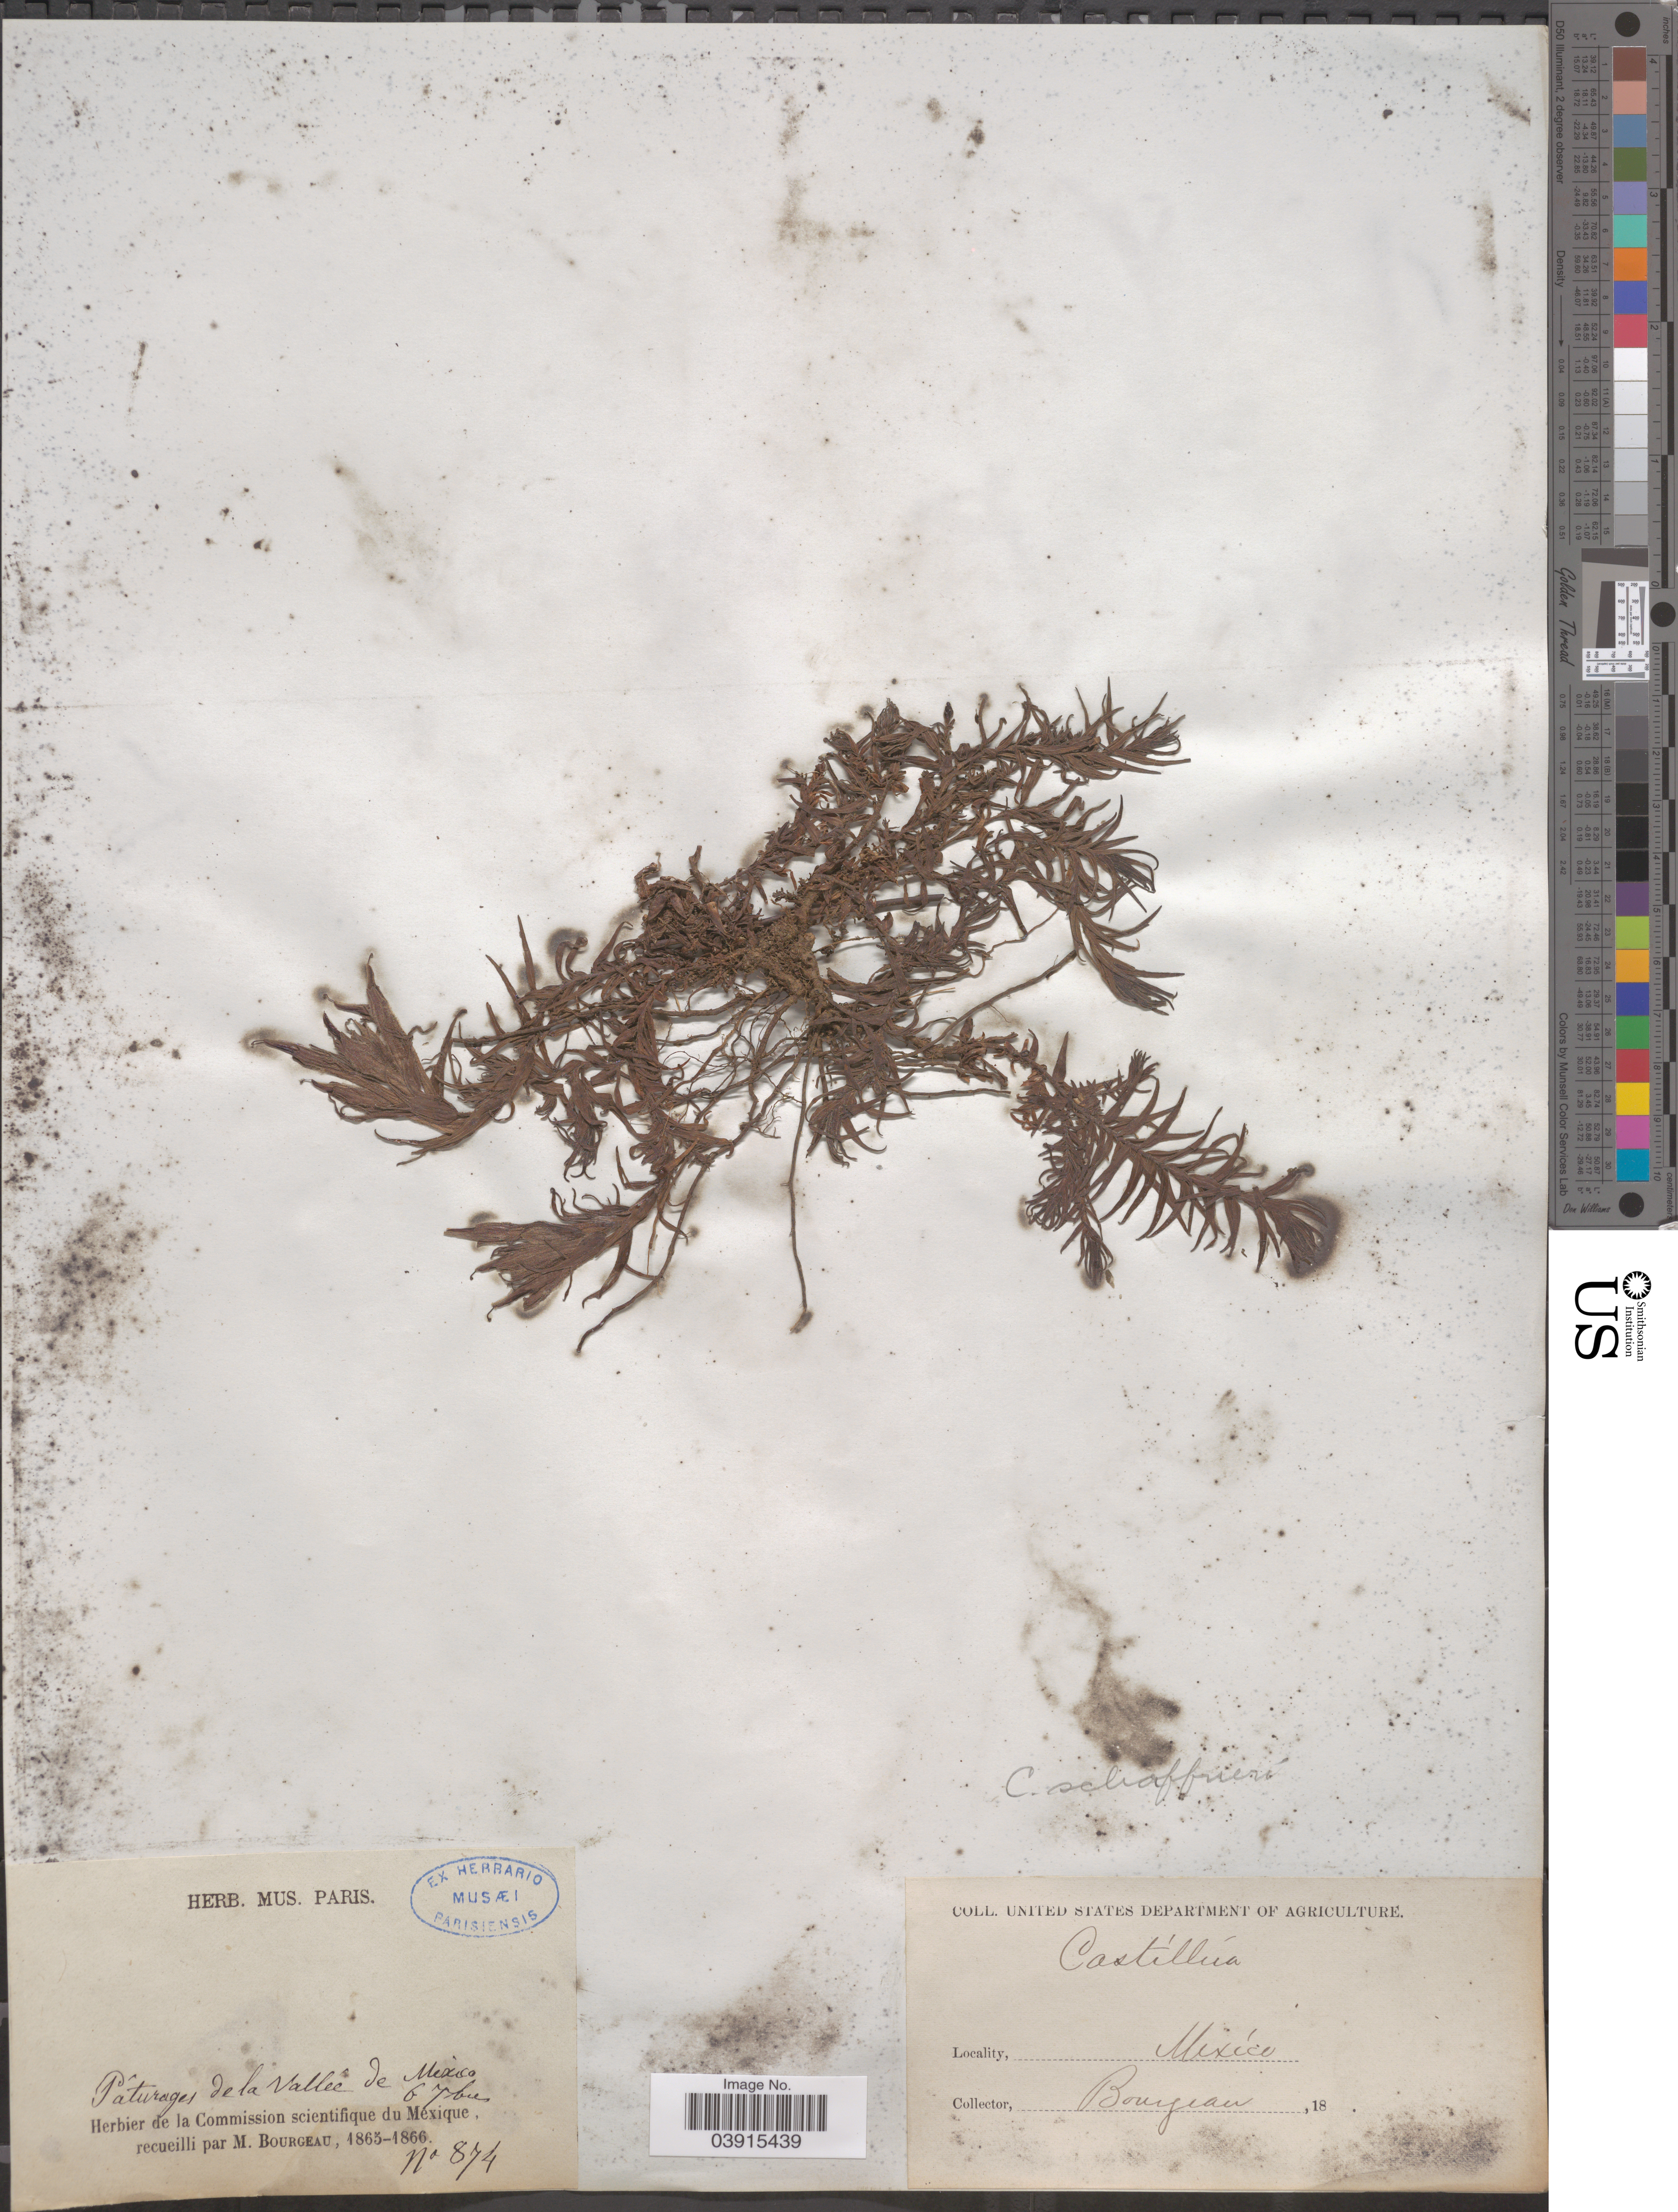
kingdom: Plantae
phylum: Tracheophyta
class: Magnoliopsida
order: Lamiales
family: Orobanchaceae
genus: Castilleja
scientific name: Castilleja schaffneri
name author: Hemsl.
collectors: M. Bourgeau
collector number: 874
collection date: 1865-09-06/1866-09-06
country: Mexico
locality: Pâturages de la Vallée de Mexico.